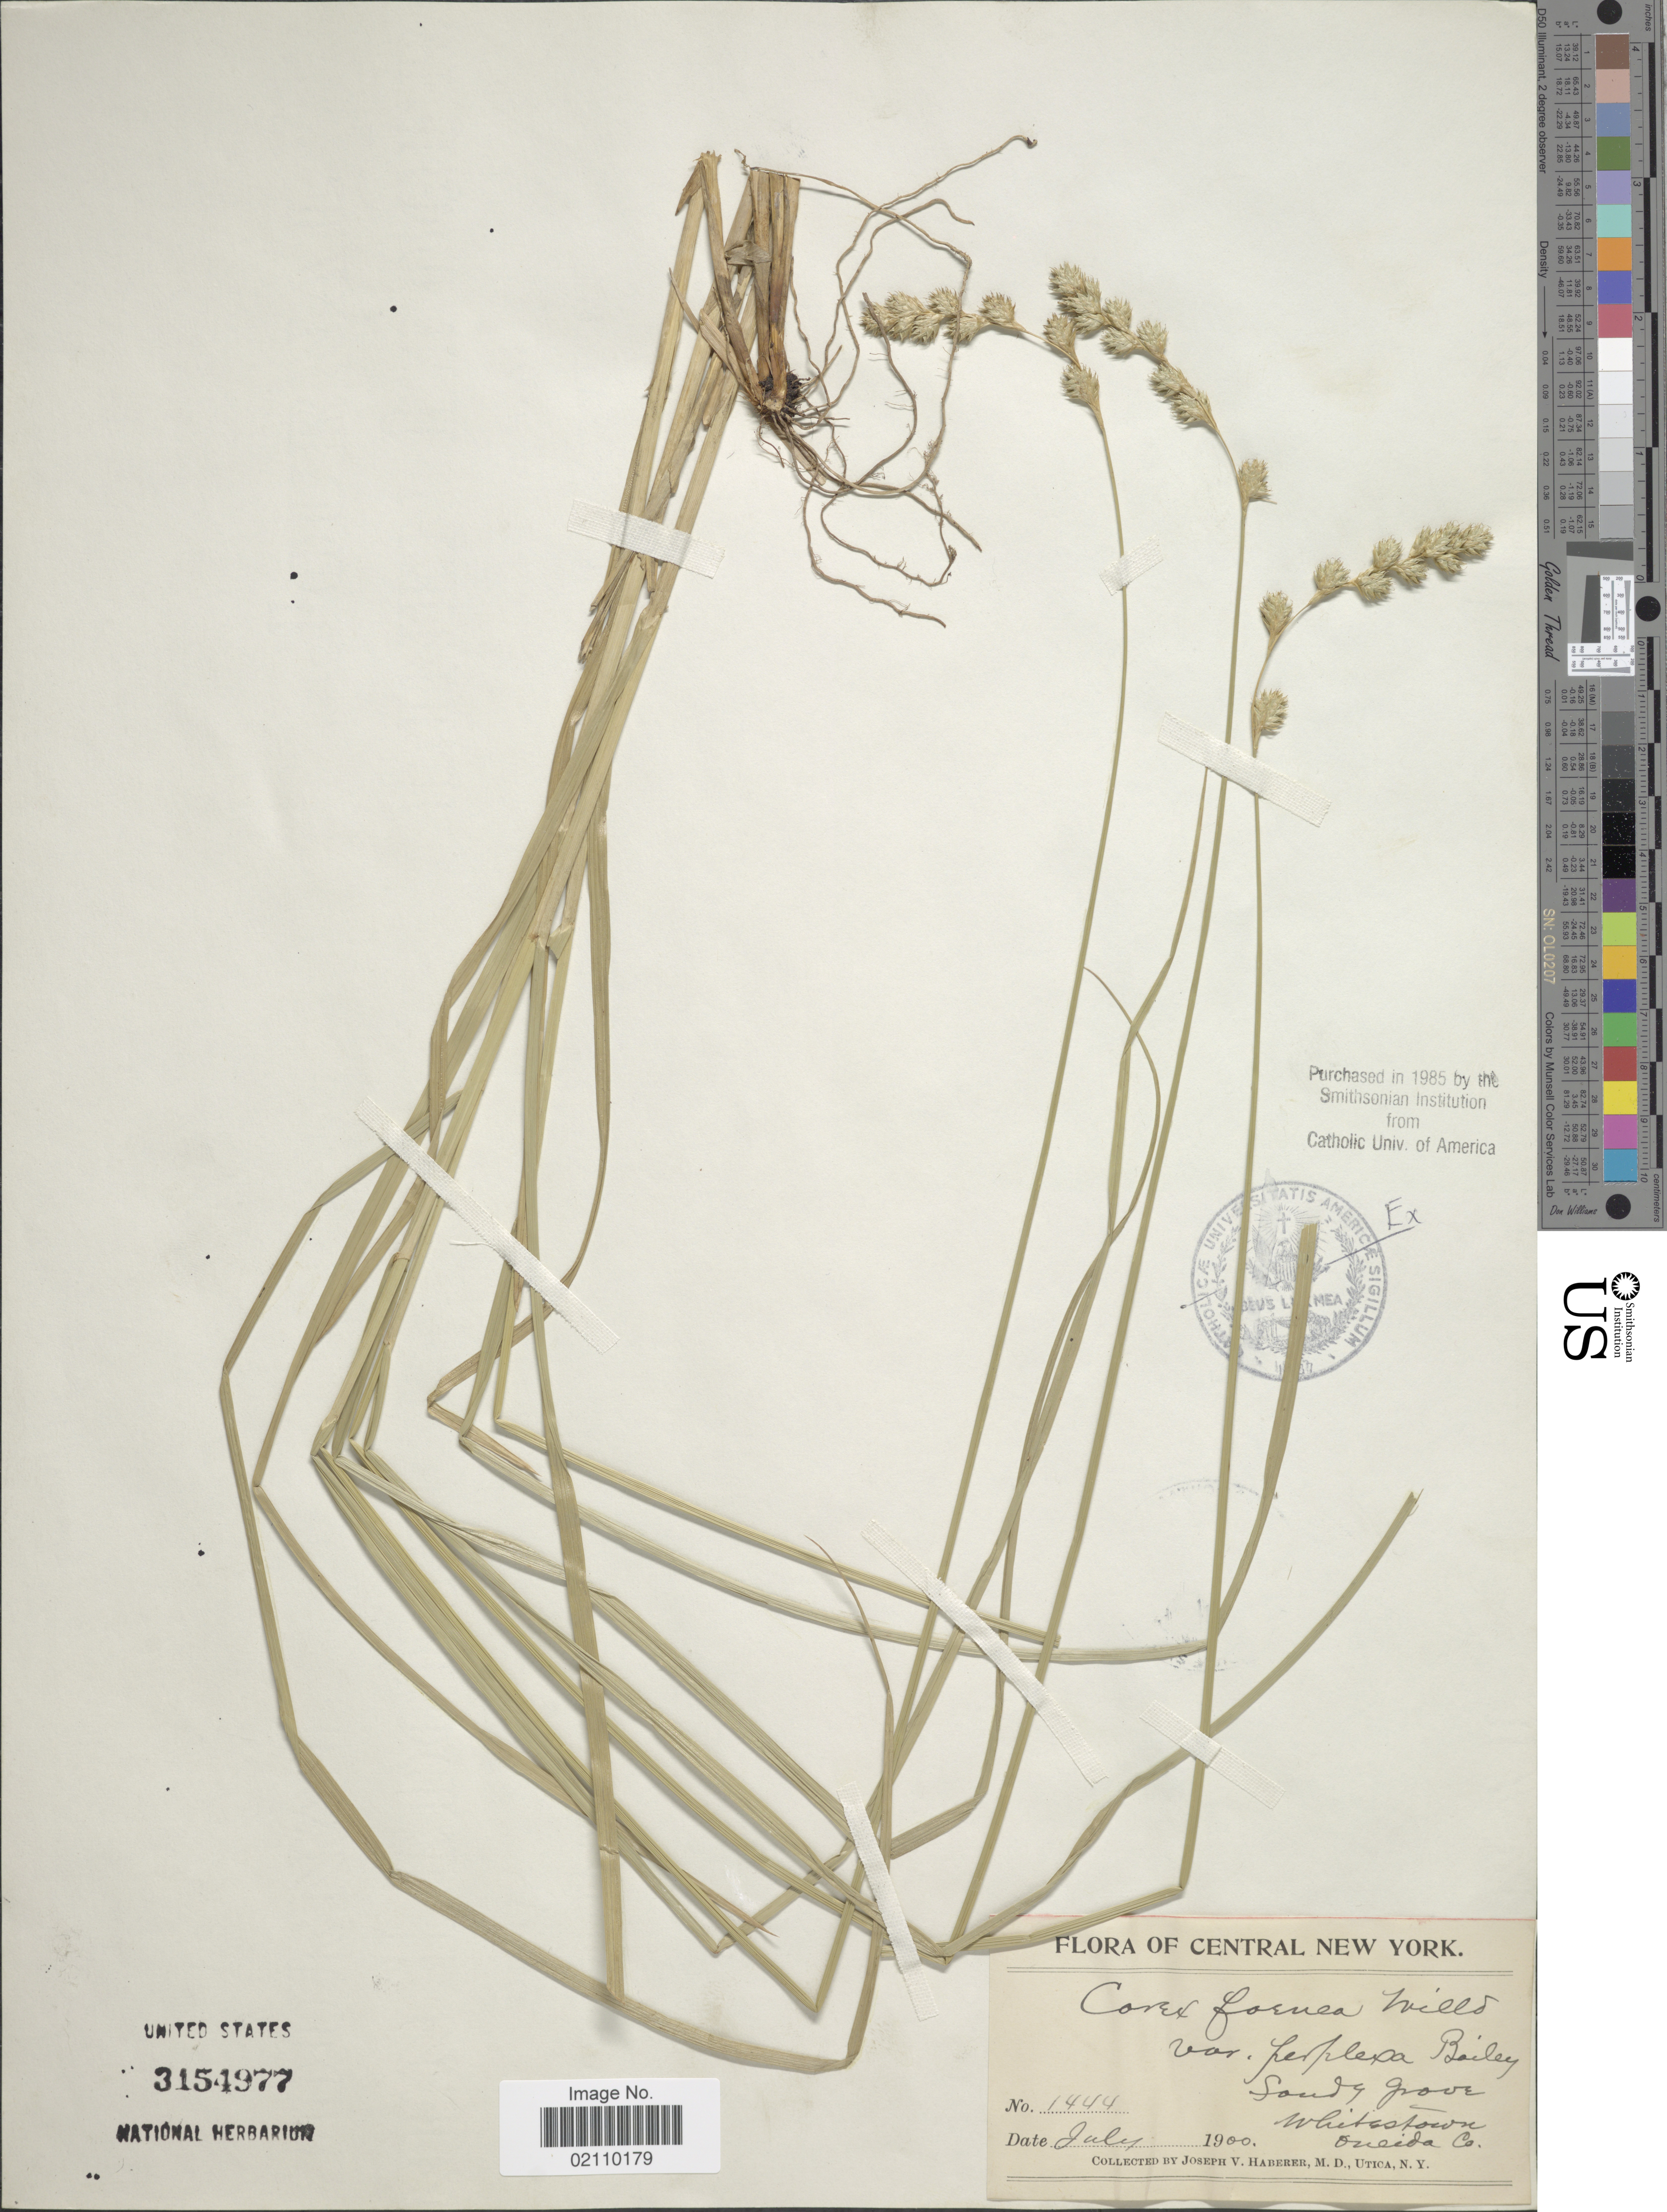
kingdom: Plantae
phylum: Tracheophyta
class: Liliopsida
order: Poales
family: Cyperaceae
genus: Carex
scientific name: Carex foenea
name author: Willd.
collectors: J. V. Haberer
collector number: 1444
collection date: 1900-07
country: United States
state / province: New York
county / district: Oneida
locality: Sandy grove Whitestown, Oneida Co., Central New York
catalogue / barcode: US 3154977